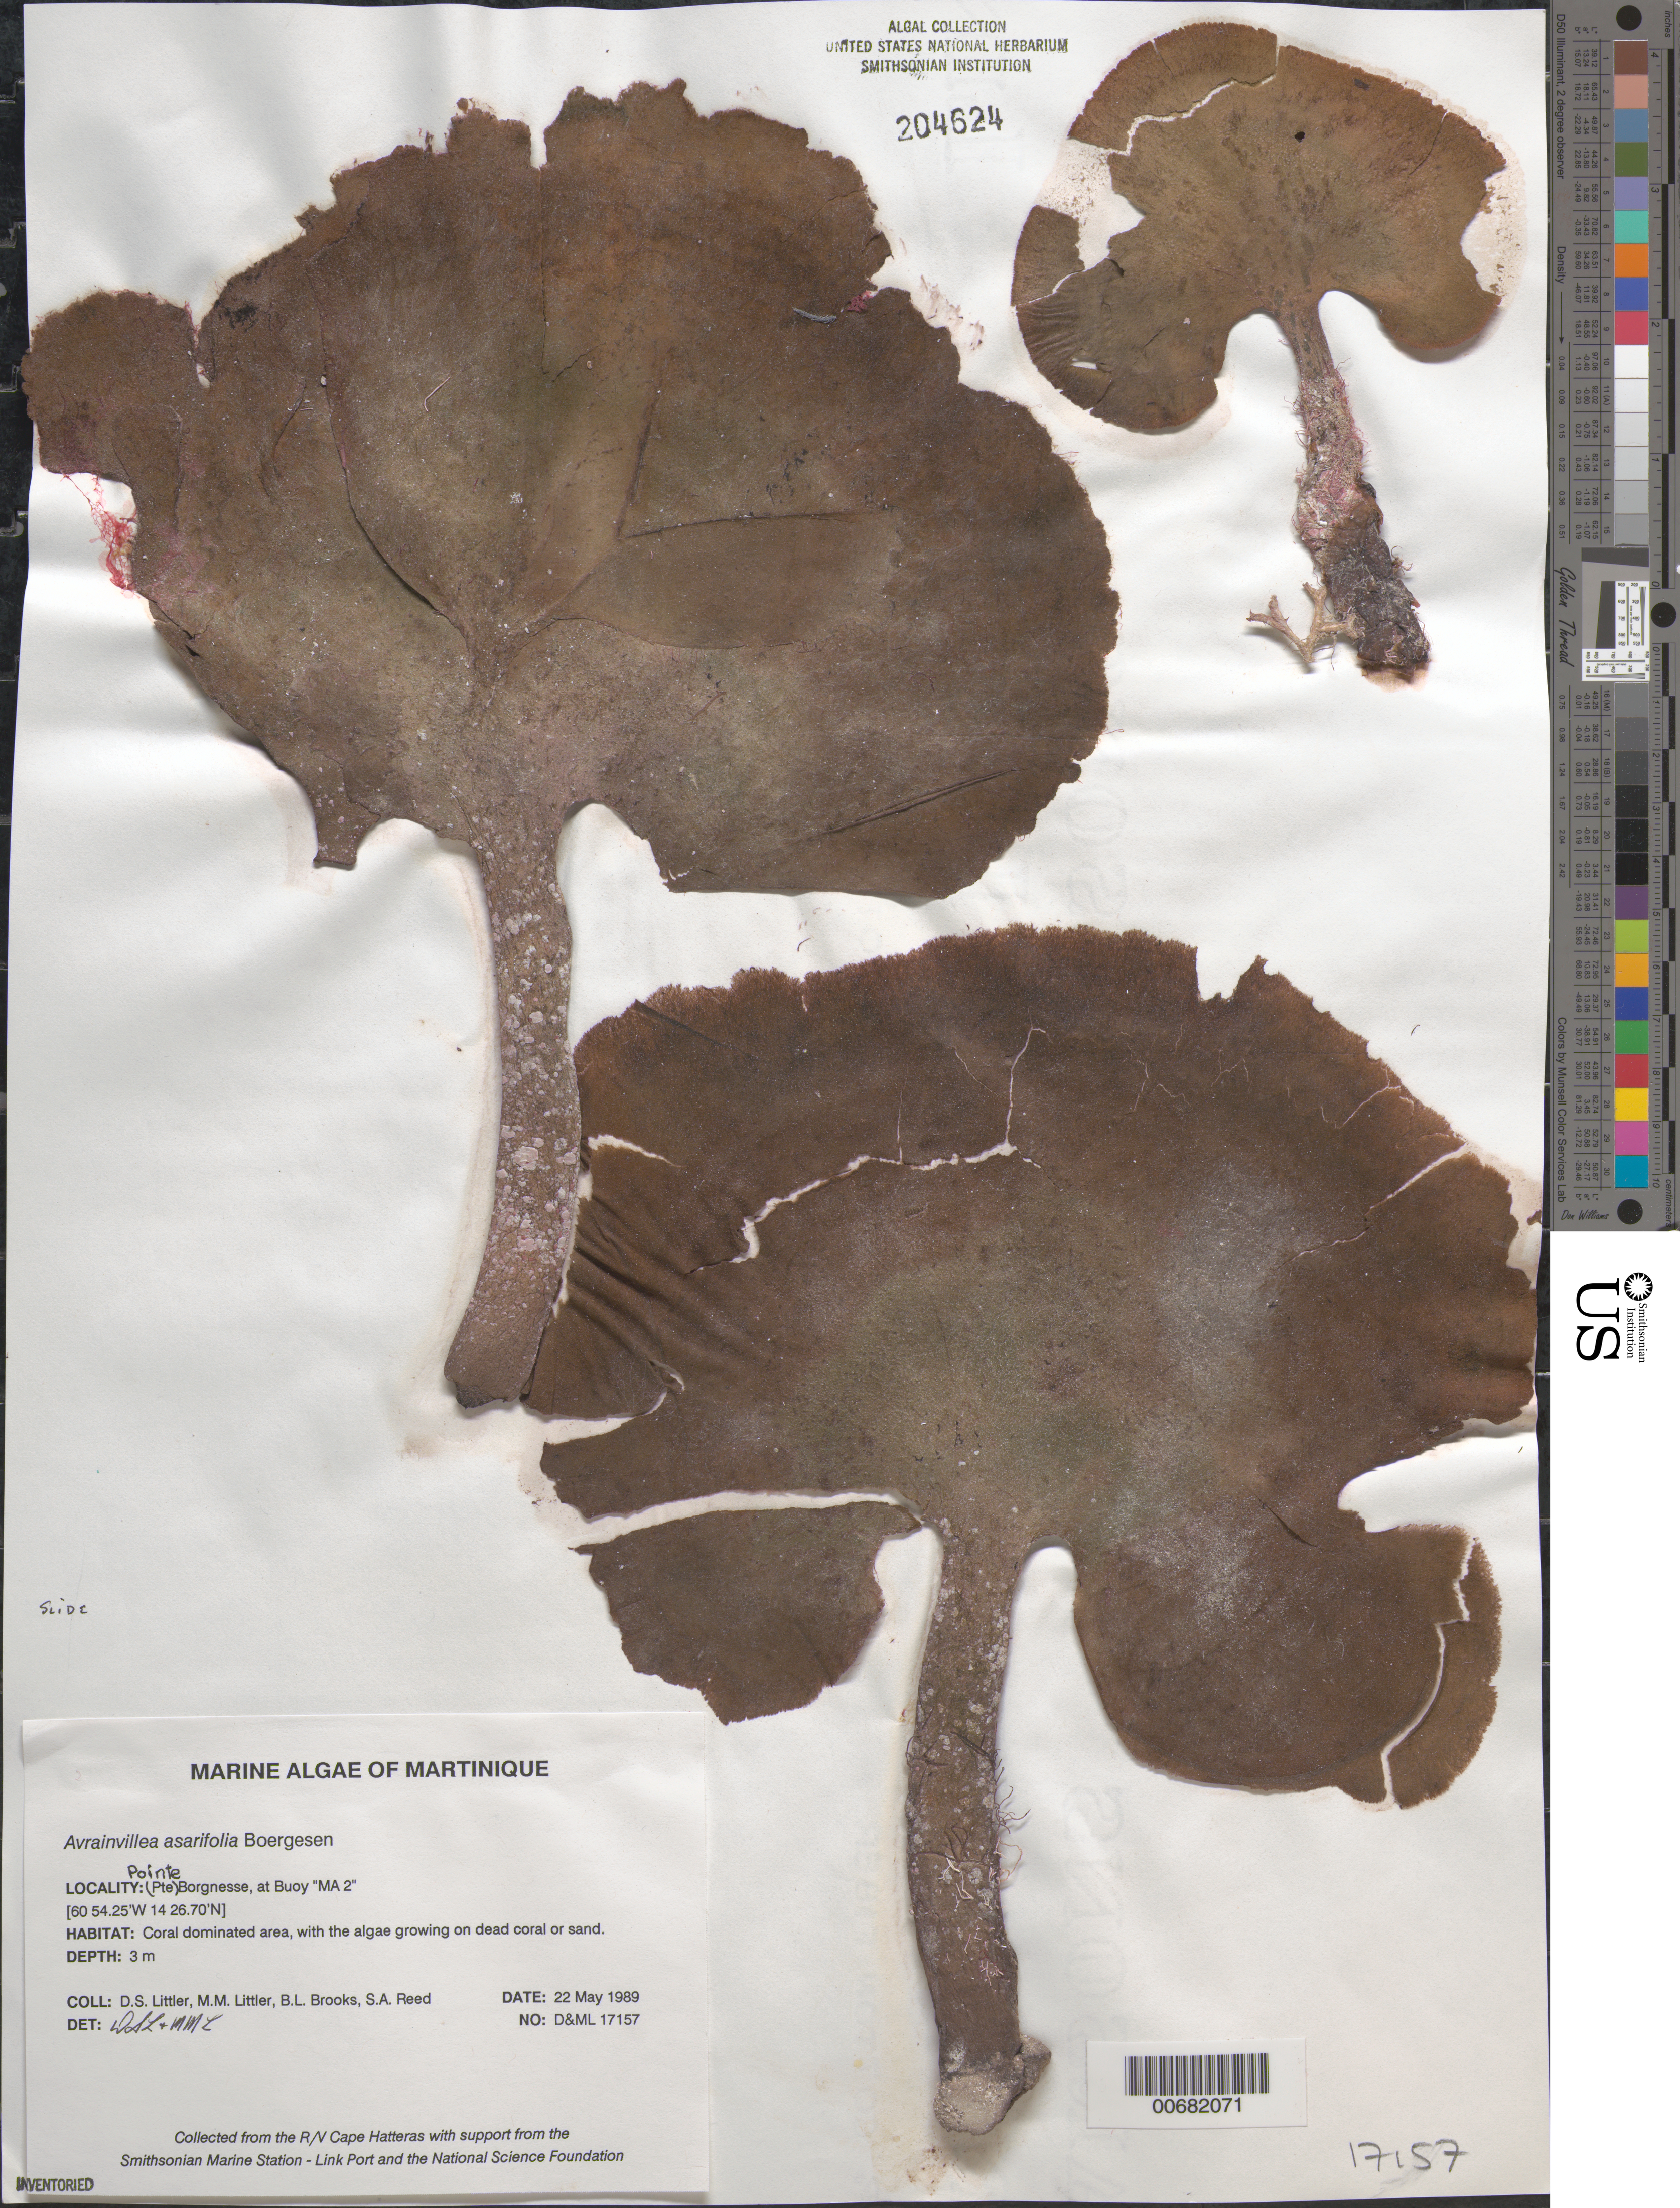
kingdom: Plantae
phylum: Chlorophyta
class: Ulvophyceae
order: Bryopsidales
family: Dichotomosiphonaceae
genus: Avrainvillea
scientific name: Avrainvillea asarifolia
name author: Børgesen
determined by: Littler, D. S.; Littler, M. M.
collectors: D. S. Littler, M. M. Littler, B. Brooks & S. Reed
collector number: D&ML 17157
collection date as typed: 22 May 1989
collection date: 1989-05-22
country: Martinique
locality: Pointe Borgnesse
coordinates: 14 26.70 N, 60 54.25' W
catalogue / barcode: US 204624